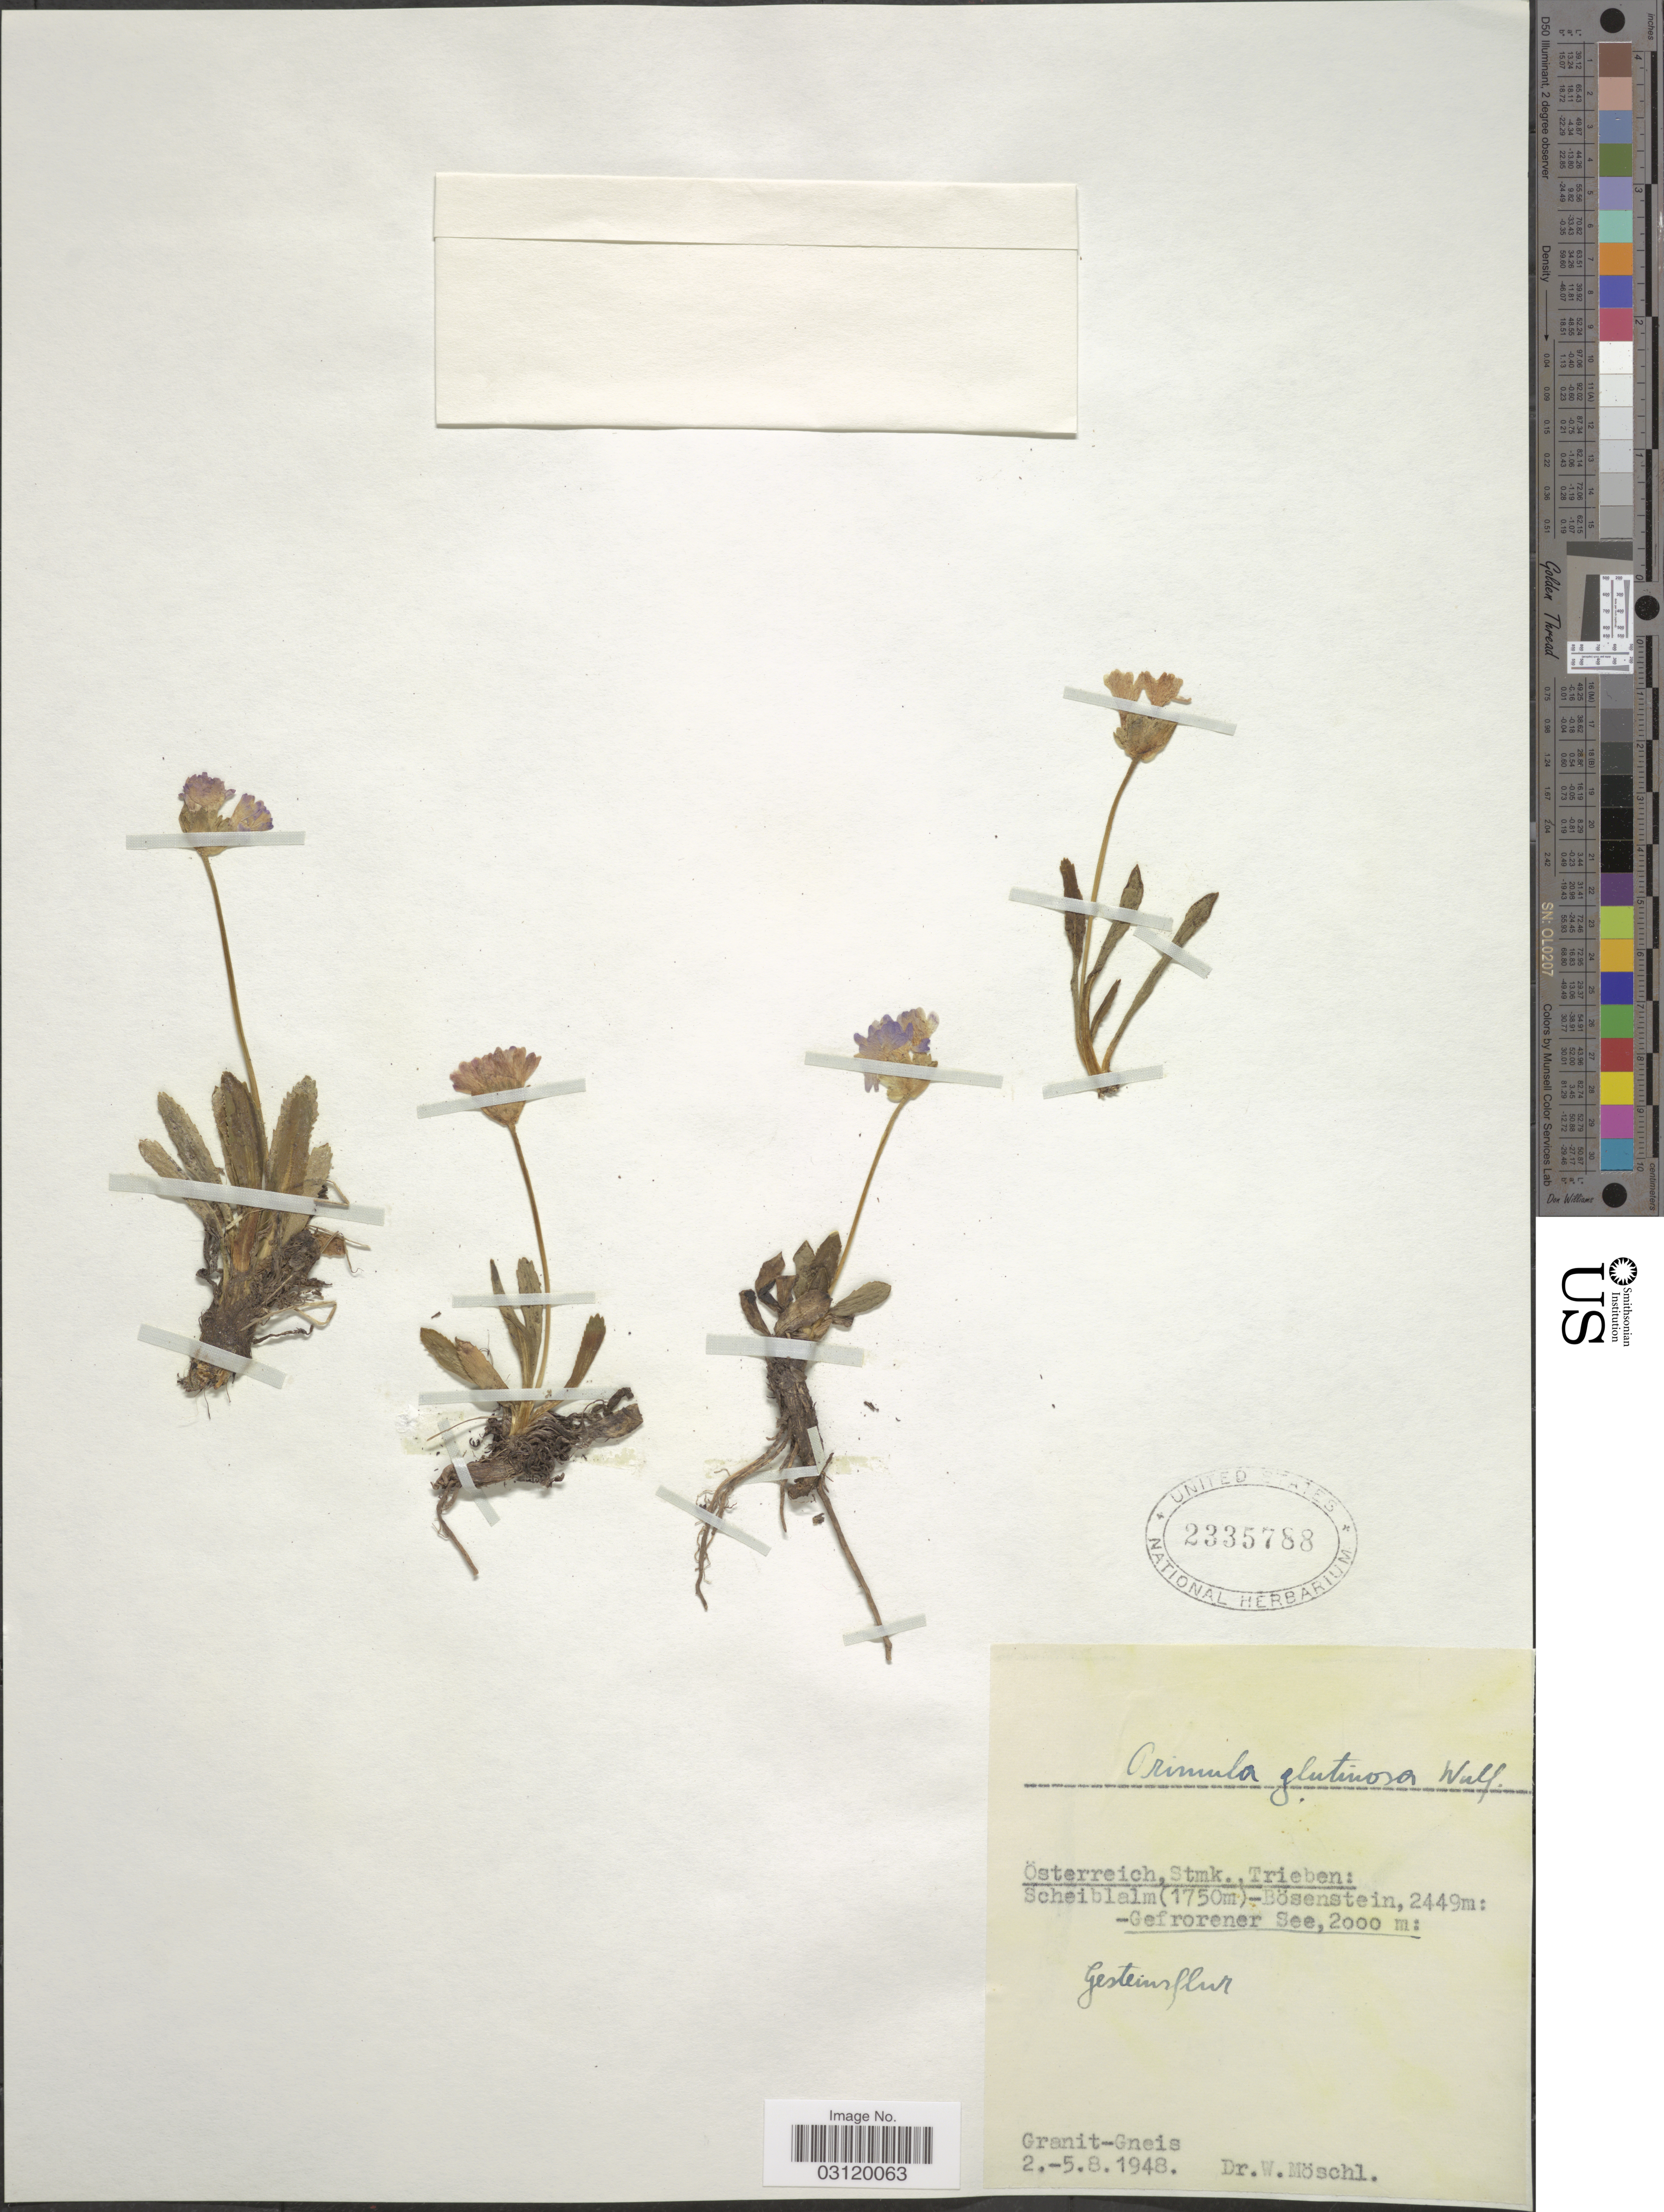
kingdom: Plantae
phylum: Tracheophyta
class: Magnoliopsida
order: Ericales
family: Primulaceae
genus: Primula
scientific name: Primula glutinosa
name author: Wulfen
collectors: W. Moschl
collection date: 1948-08-02/1948-08-05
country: Austria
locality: Österreich, Stmk., Trieben: Schieblalm.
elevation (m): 1750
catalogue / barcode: US 2335788